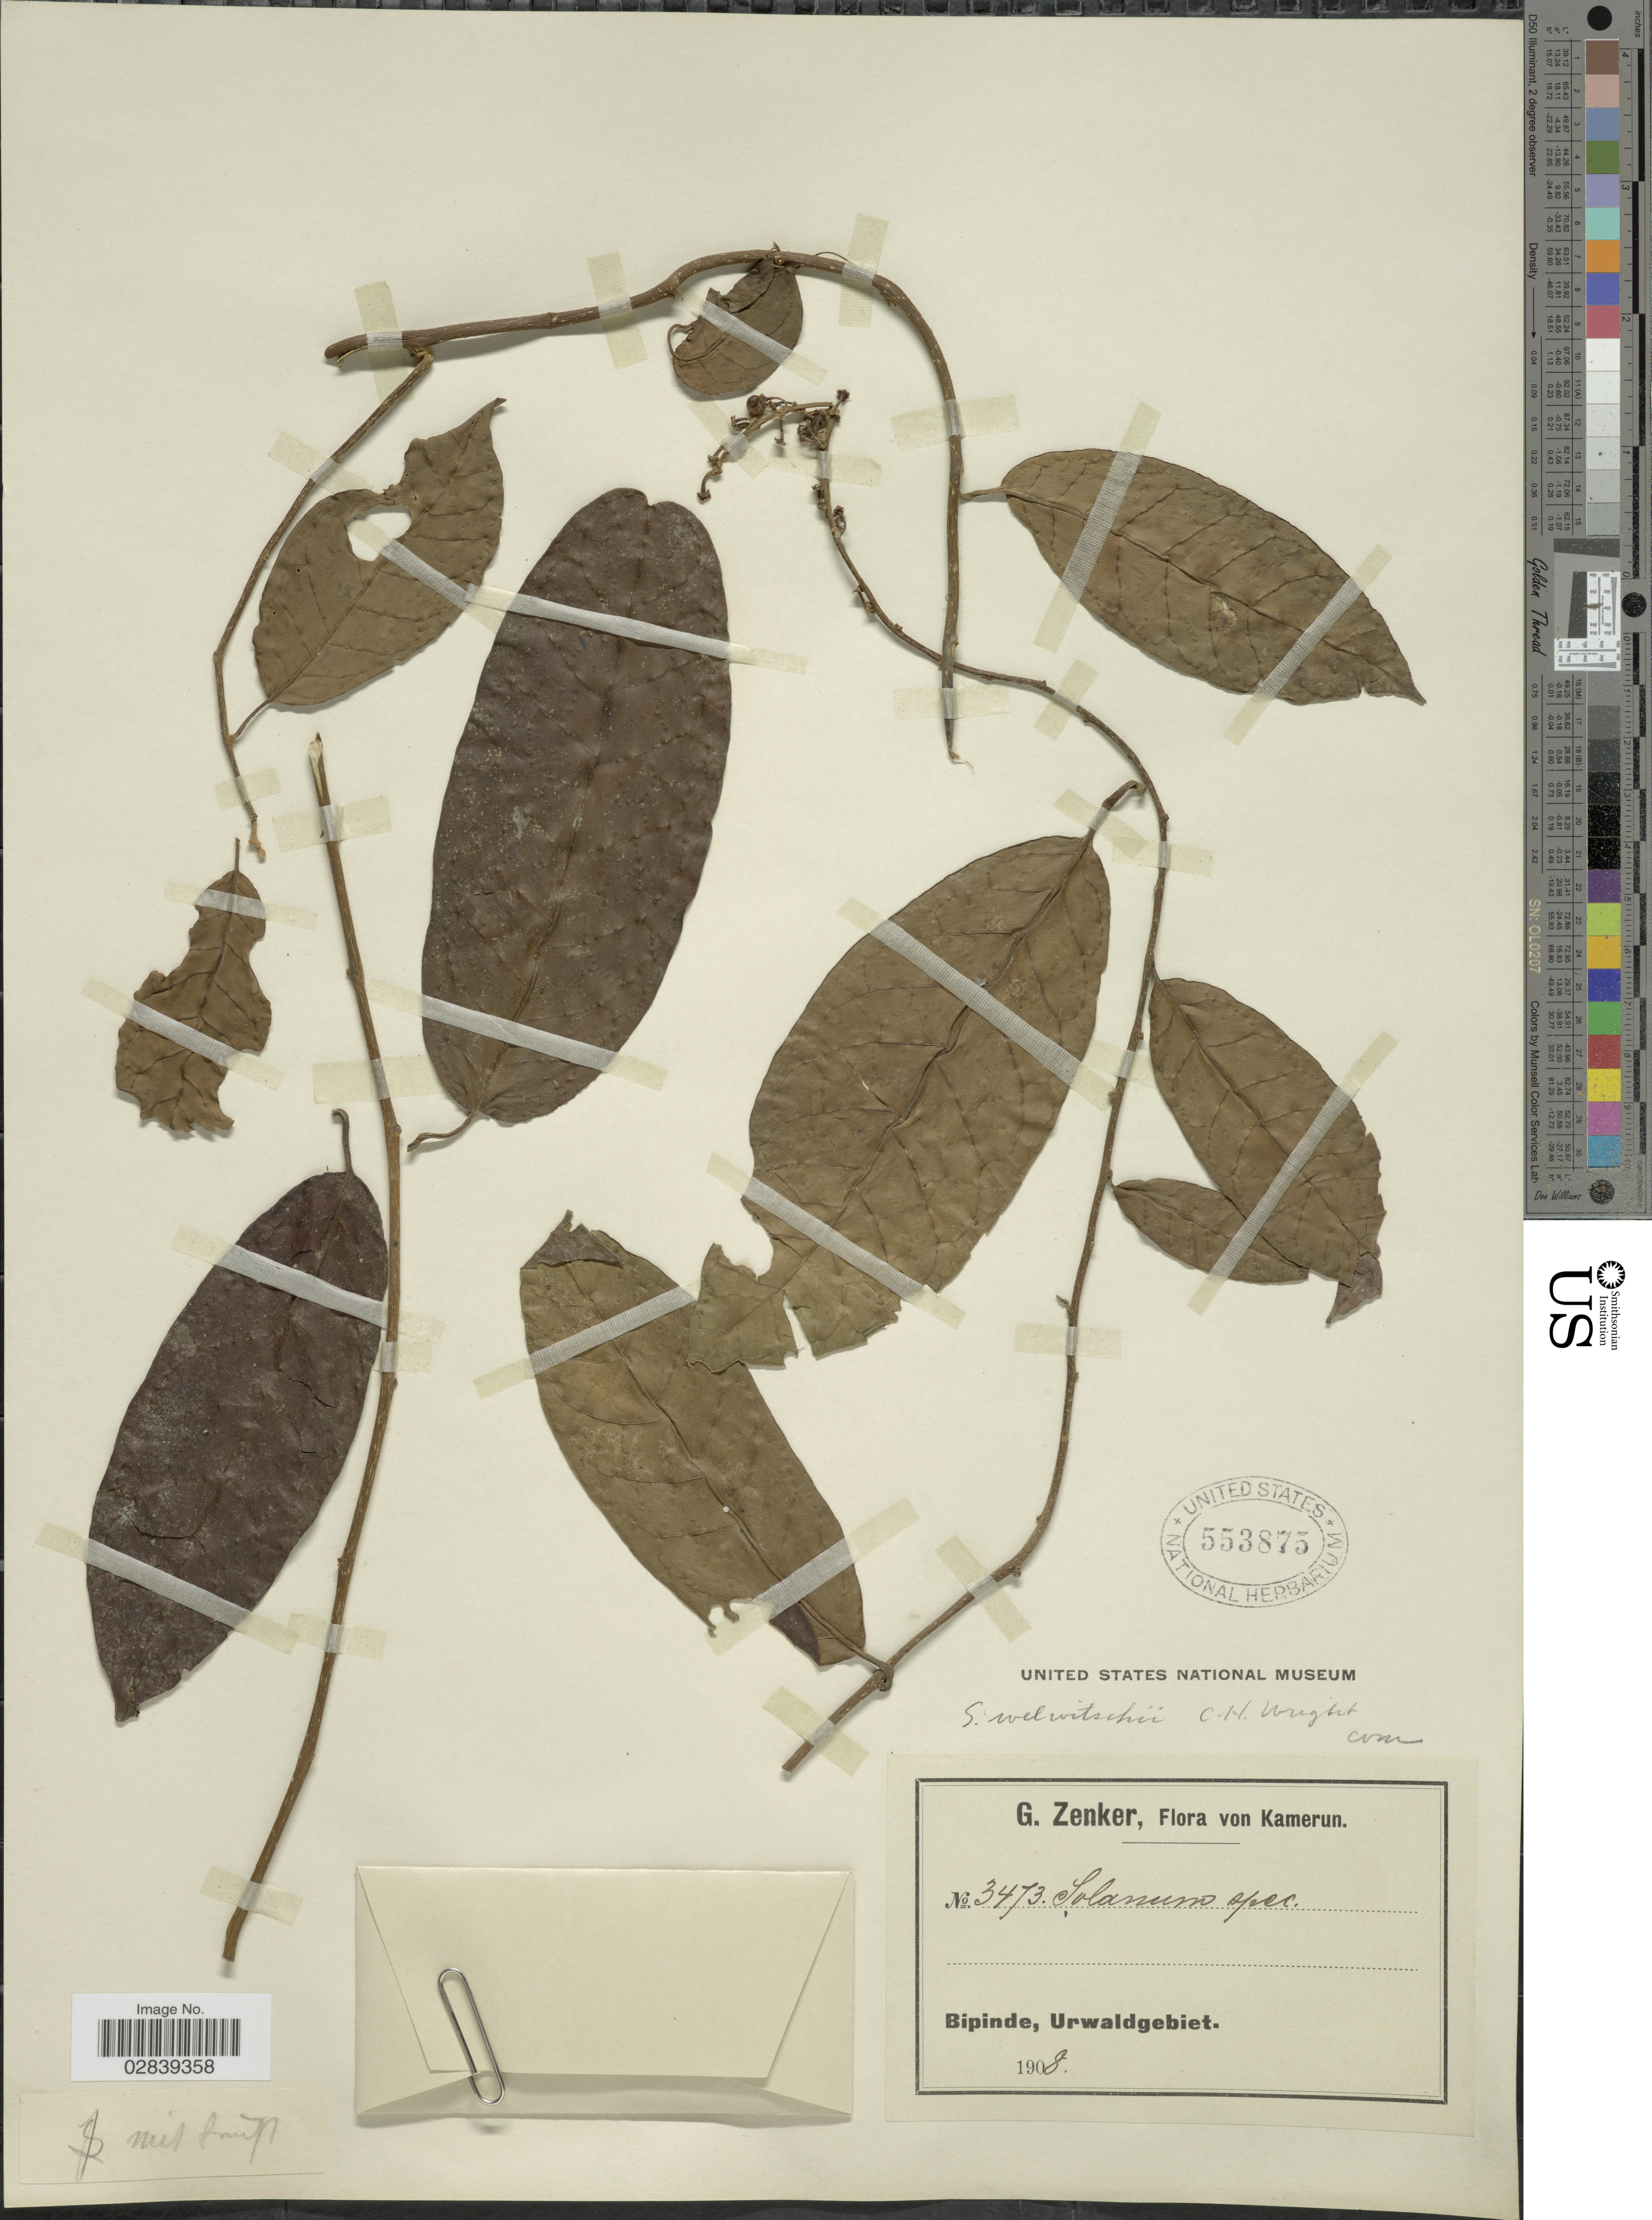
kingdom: Plantae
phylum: Tracheophyta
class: Magnoliopsida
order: Solanales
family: Solanaceae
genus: Solanum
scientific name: Solanum welwitschii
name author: C.H. Wright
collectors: G. A. Zenker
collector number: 3473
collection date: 1908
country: Cameroon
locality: Bipinde, Urwaldgebiet.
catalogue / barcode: US 553875